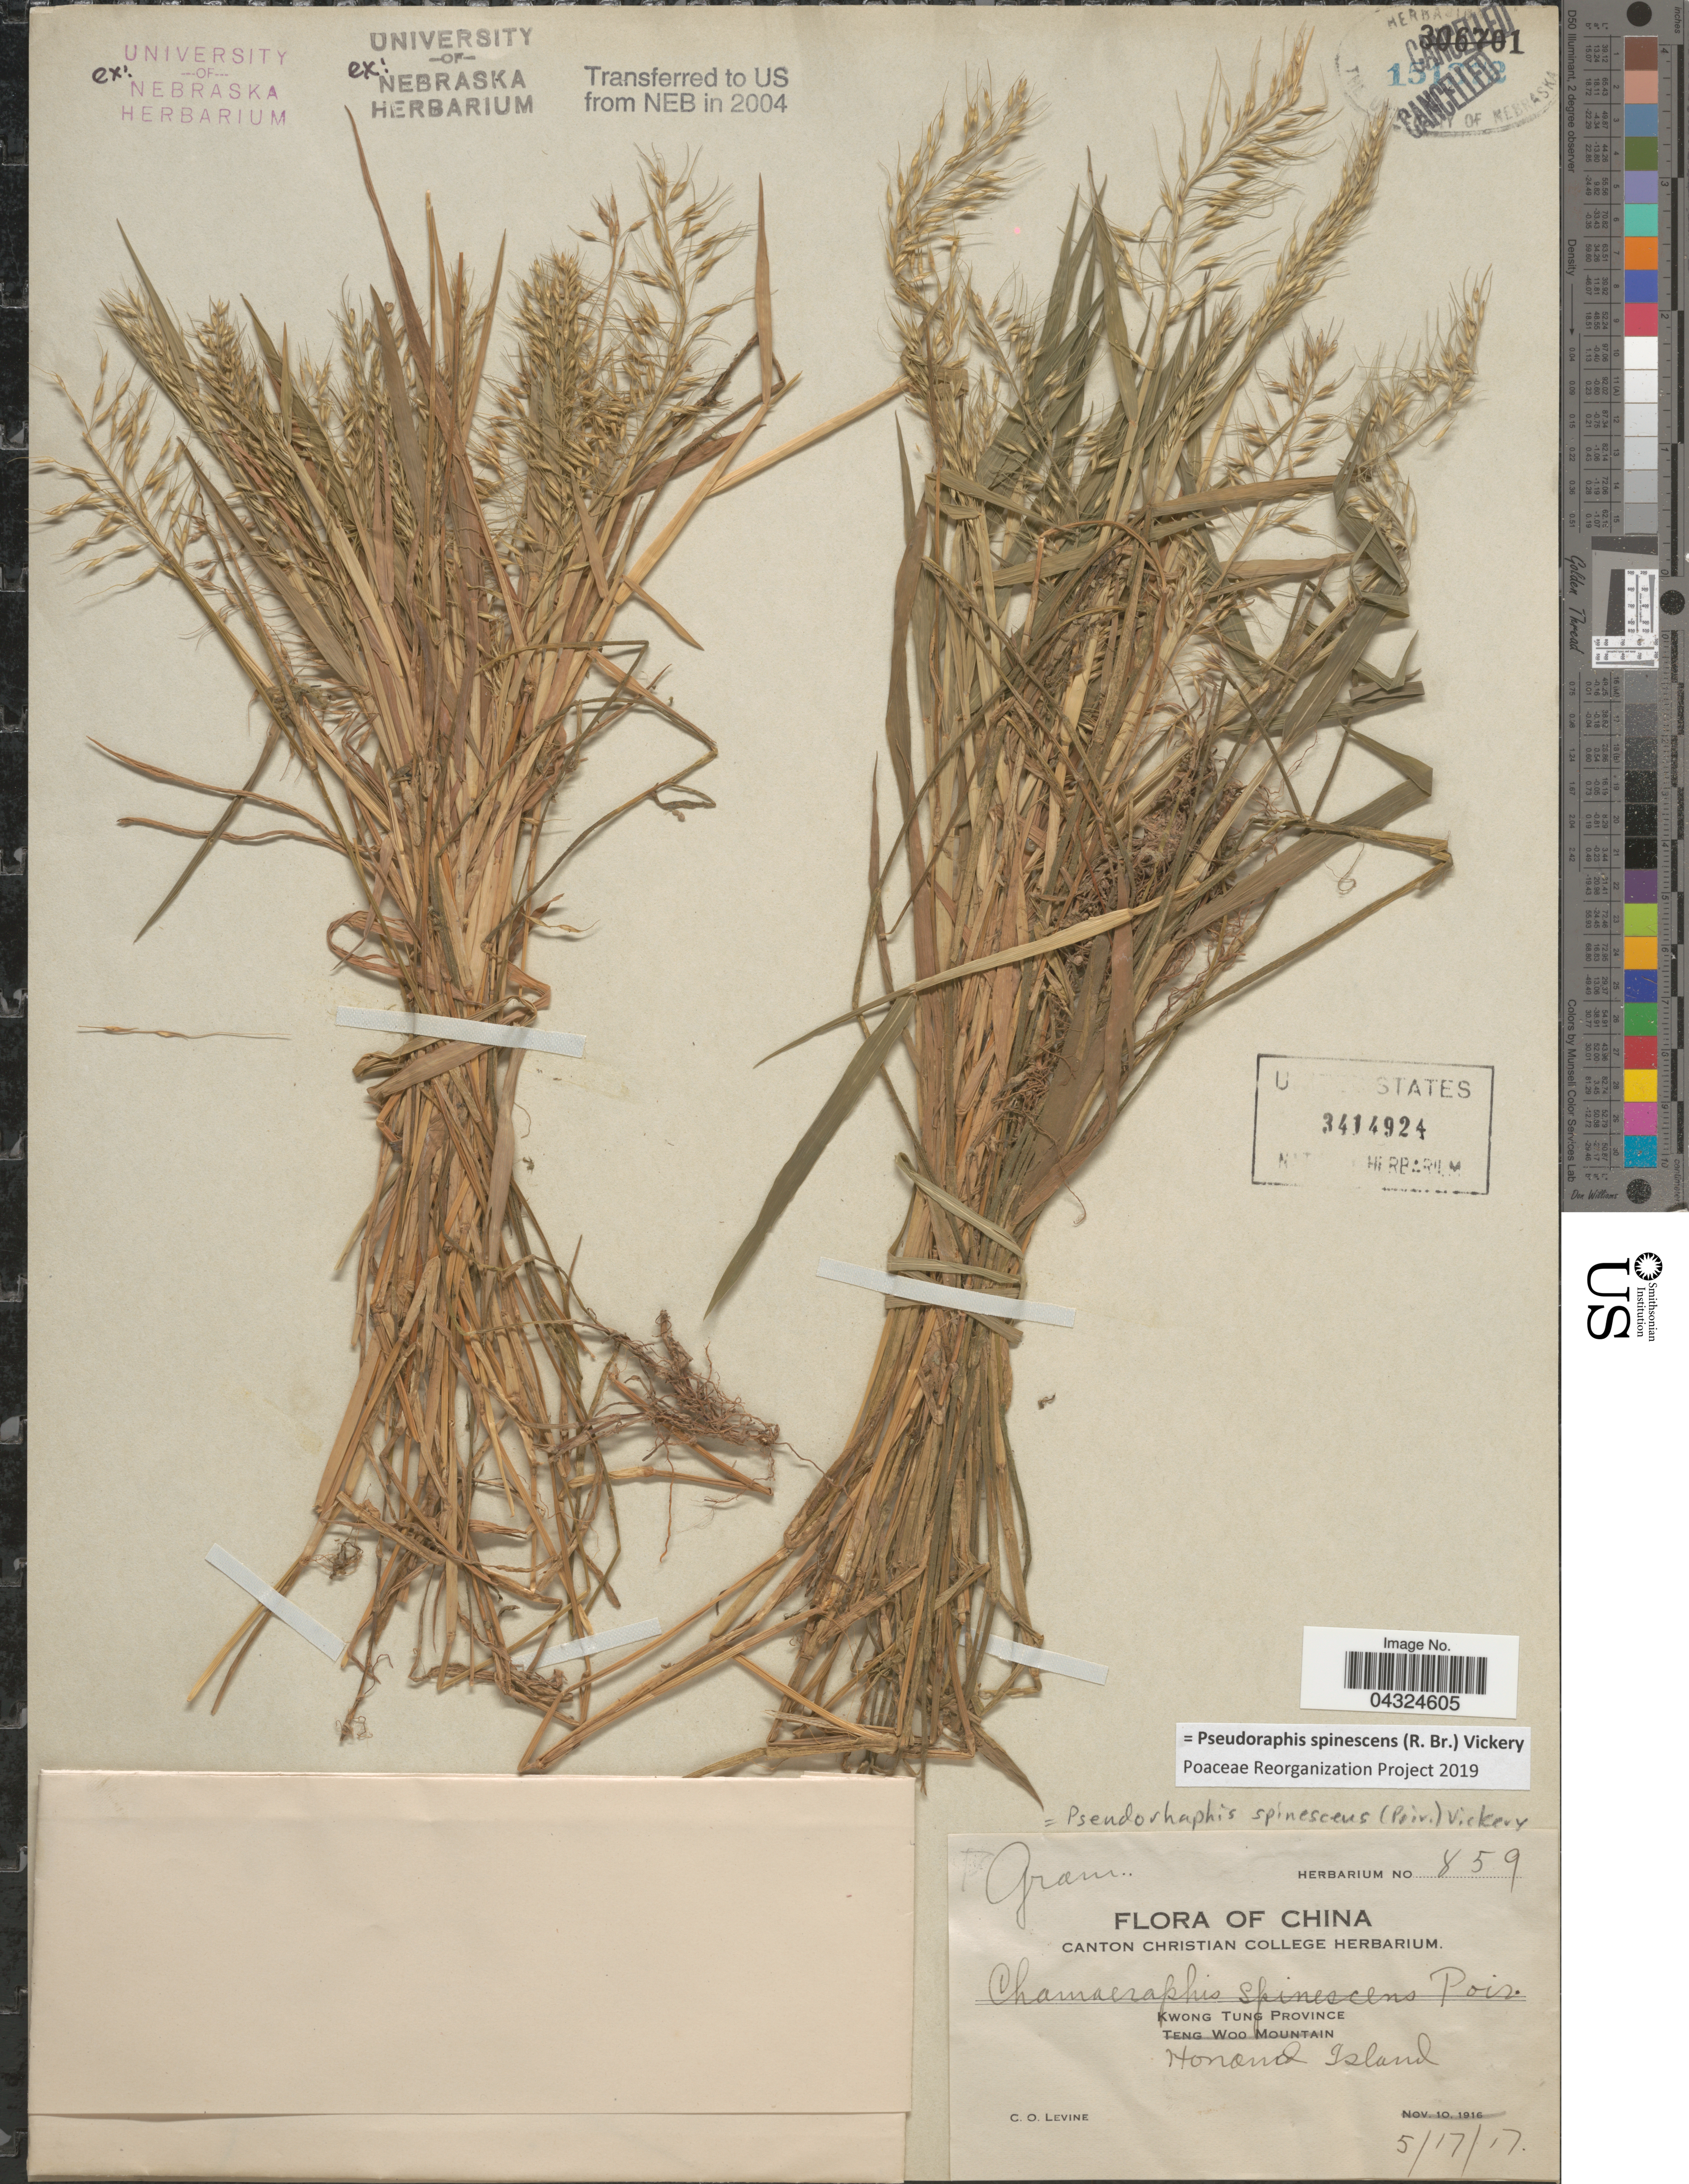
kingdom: Plantae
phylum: Tracheophyta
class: Liliopsida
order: Poales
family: Poaceae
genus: Pseudoraphis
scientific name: Pseudoraphis spinescens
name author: (R. Br.) Vickery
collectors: C. O. Levine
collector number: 859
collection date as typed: Transcribed d/m/y: 17/5/17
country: China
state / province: Guangdong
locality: Kwong Tung Province. Honam Island.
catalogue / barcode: US 3414924